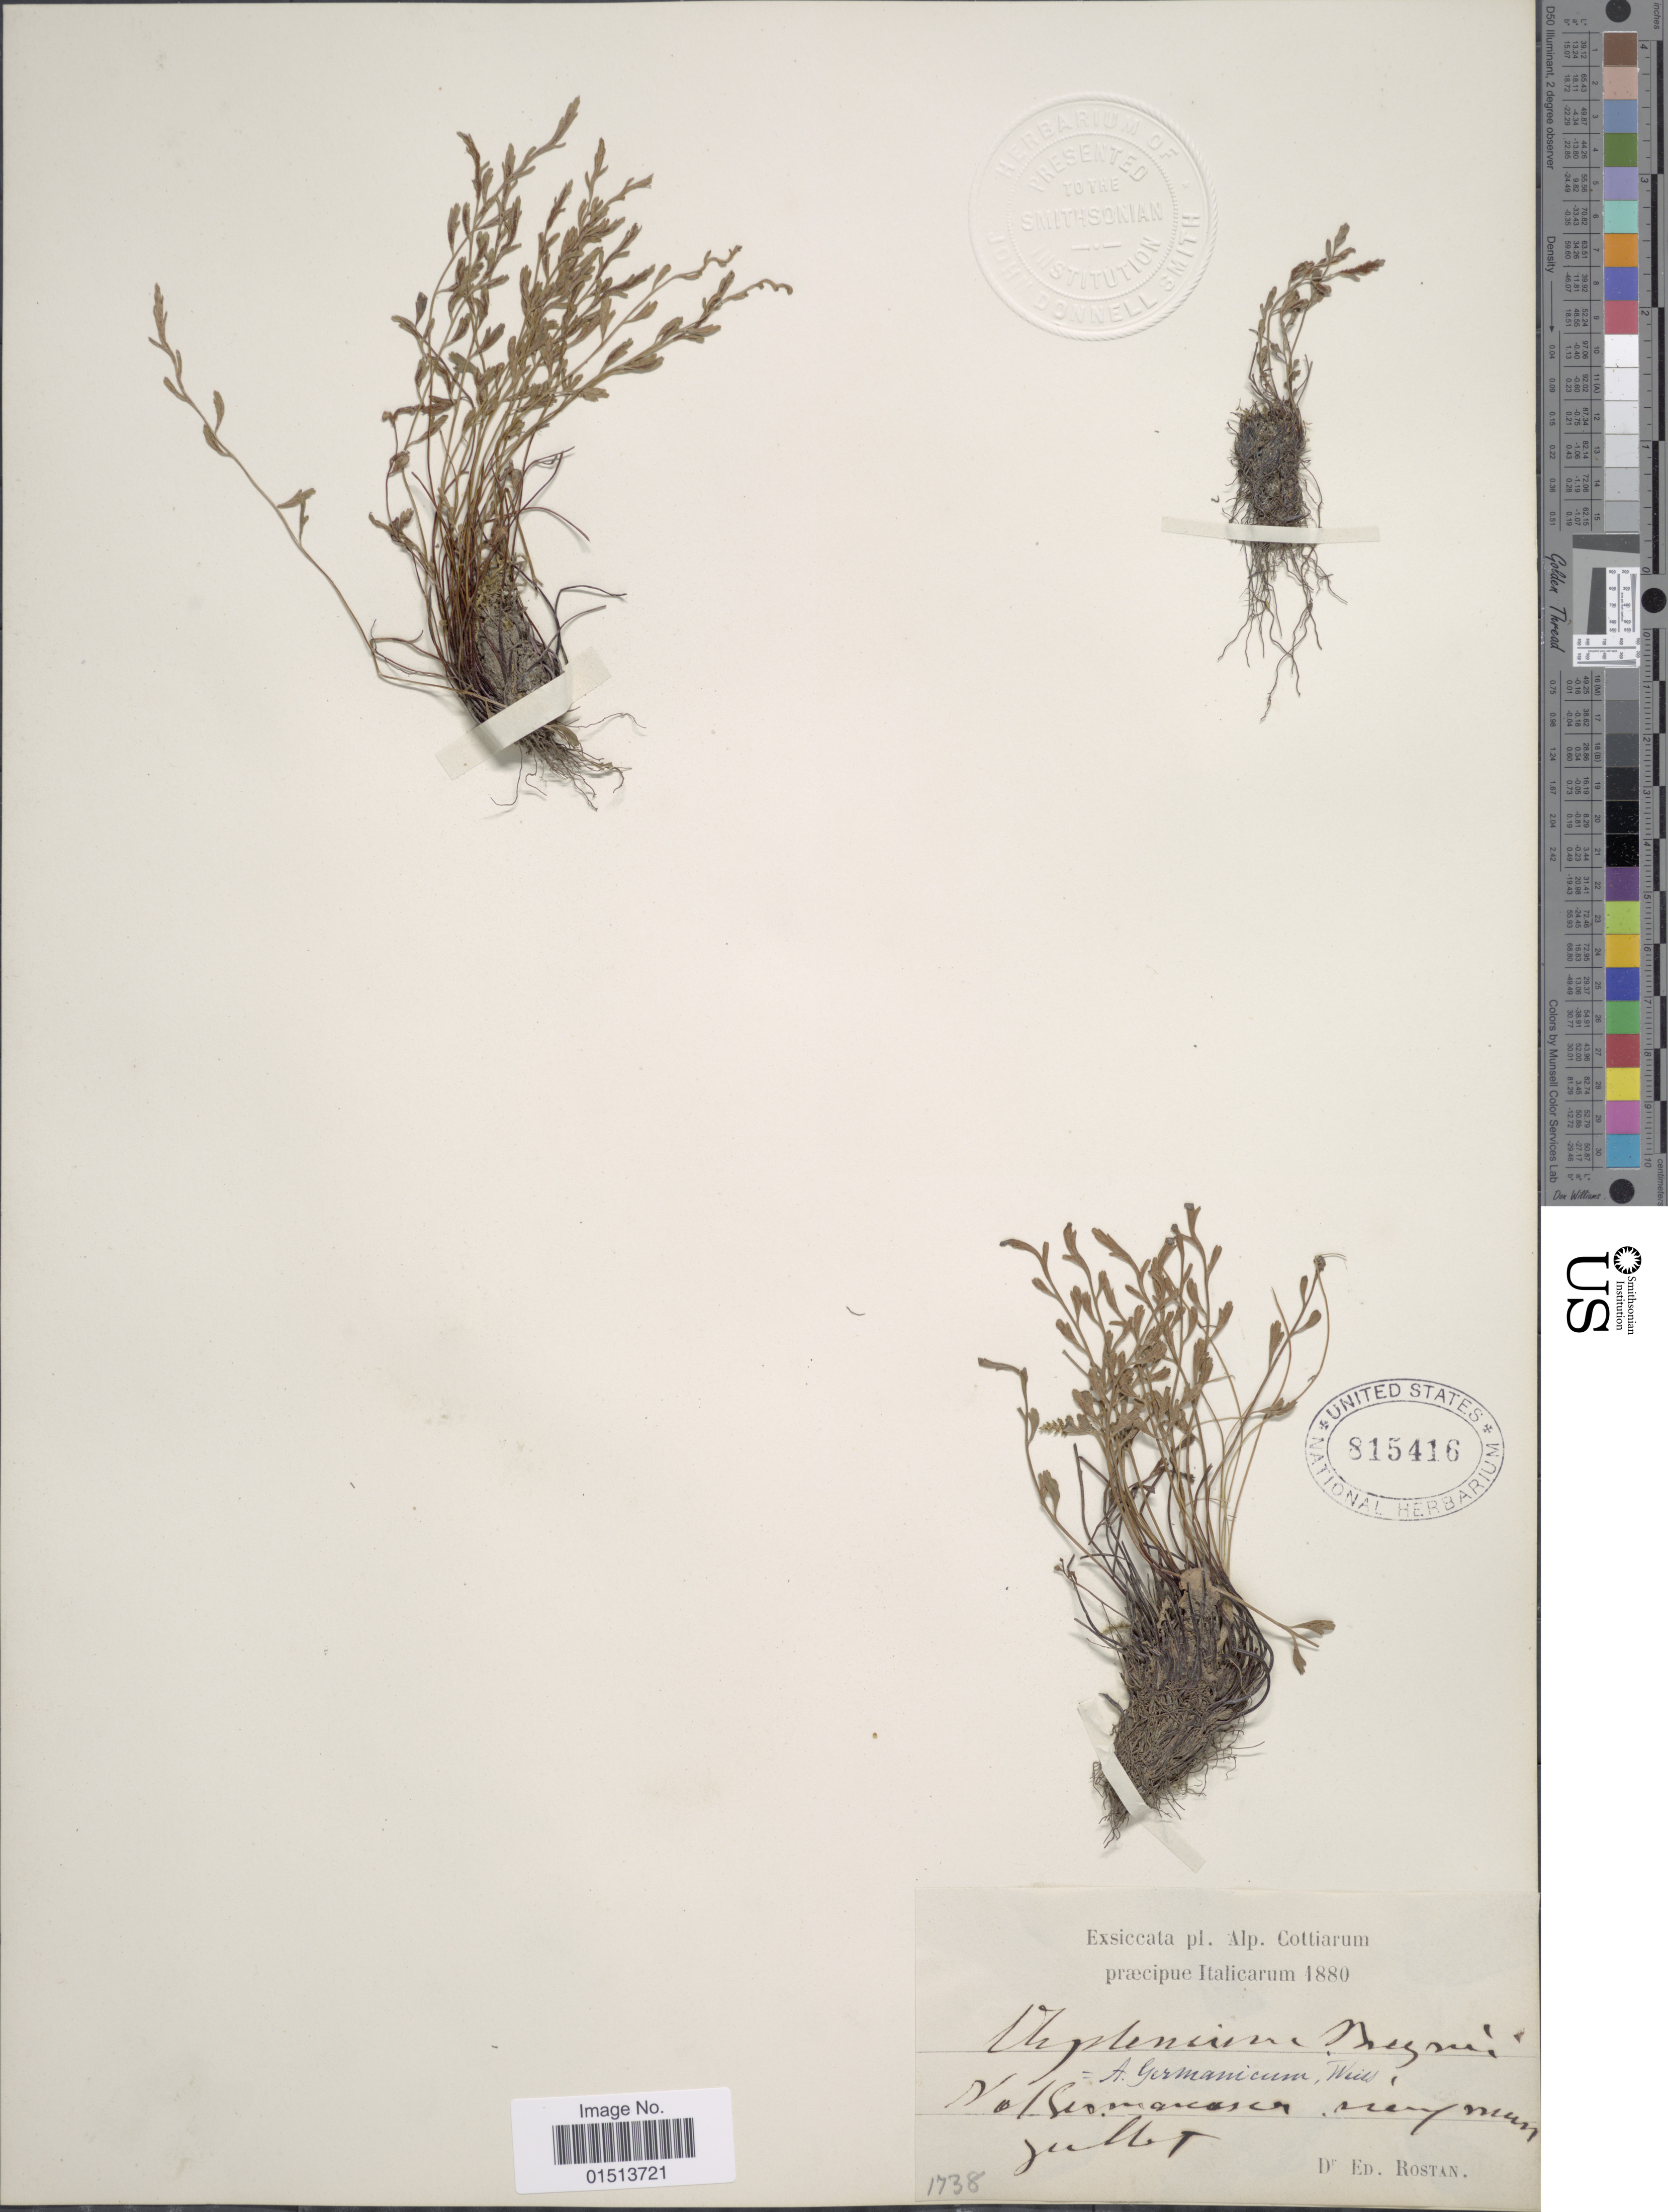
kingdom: Plantae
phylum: Tracheophyta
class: Polypodiopsida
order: Polypodiales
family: Aspleniaceae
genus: Asplenium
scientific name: Asplenium alternifolium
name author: Jacq.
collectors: E. Rostan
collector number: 1738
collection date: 1880-07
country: Italy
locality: Nol Geomanasca, rupium, Alp. Cottiarum. [interpreted]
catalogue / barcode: US 815416